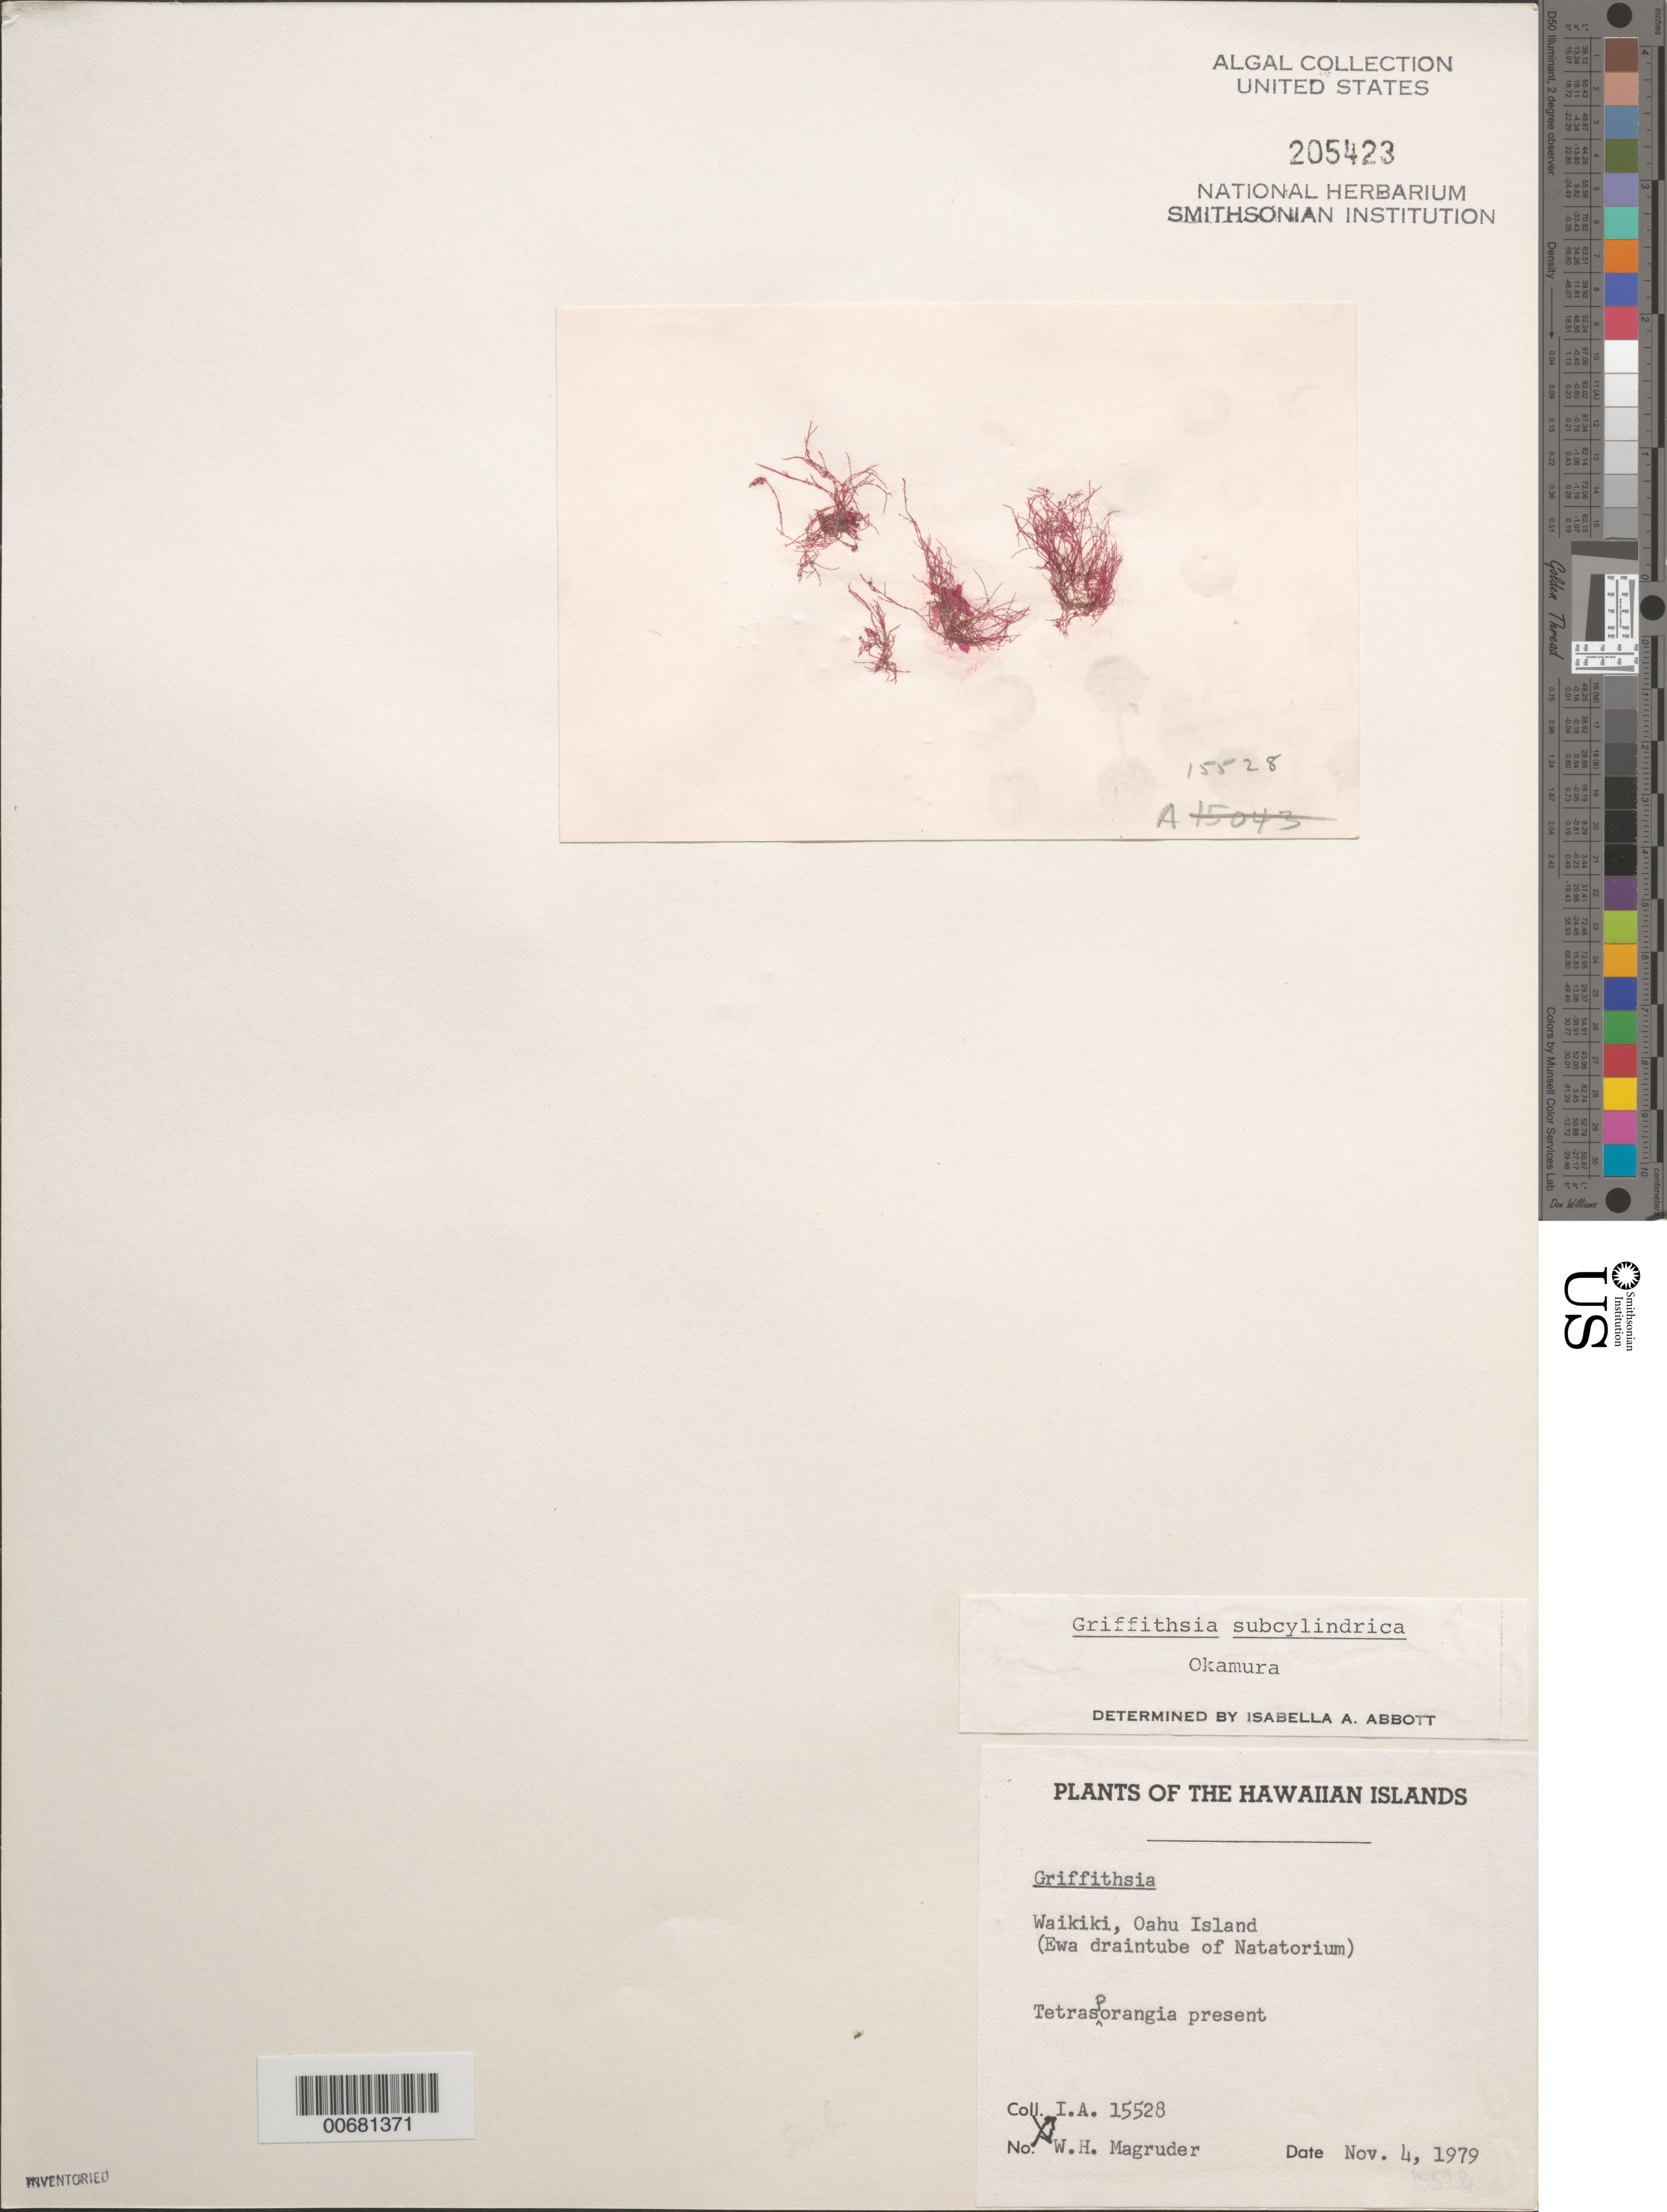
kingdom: Plantae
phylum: Rhodophyta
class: Florideophyceae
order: Ceramiales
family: Wrangeliaceae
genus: Griffithsia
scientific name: Griffithsia subcylindrica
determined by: Abbott, Isabella A.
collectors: W. Magruder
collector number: IAA 15528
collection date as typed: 04 Nov 1979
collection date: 1979-11-04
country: United States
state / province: Hawaii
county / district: Honolulu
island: Oahu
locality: Waikiki, Ewa drain tube of Natatorium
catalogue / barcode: US 205423